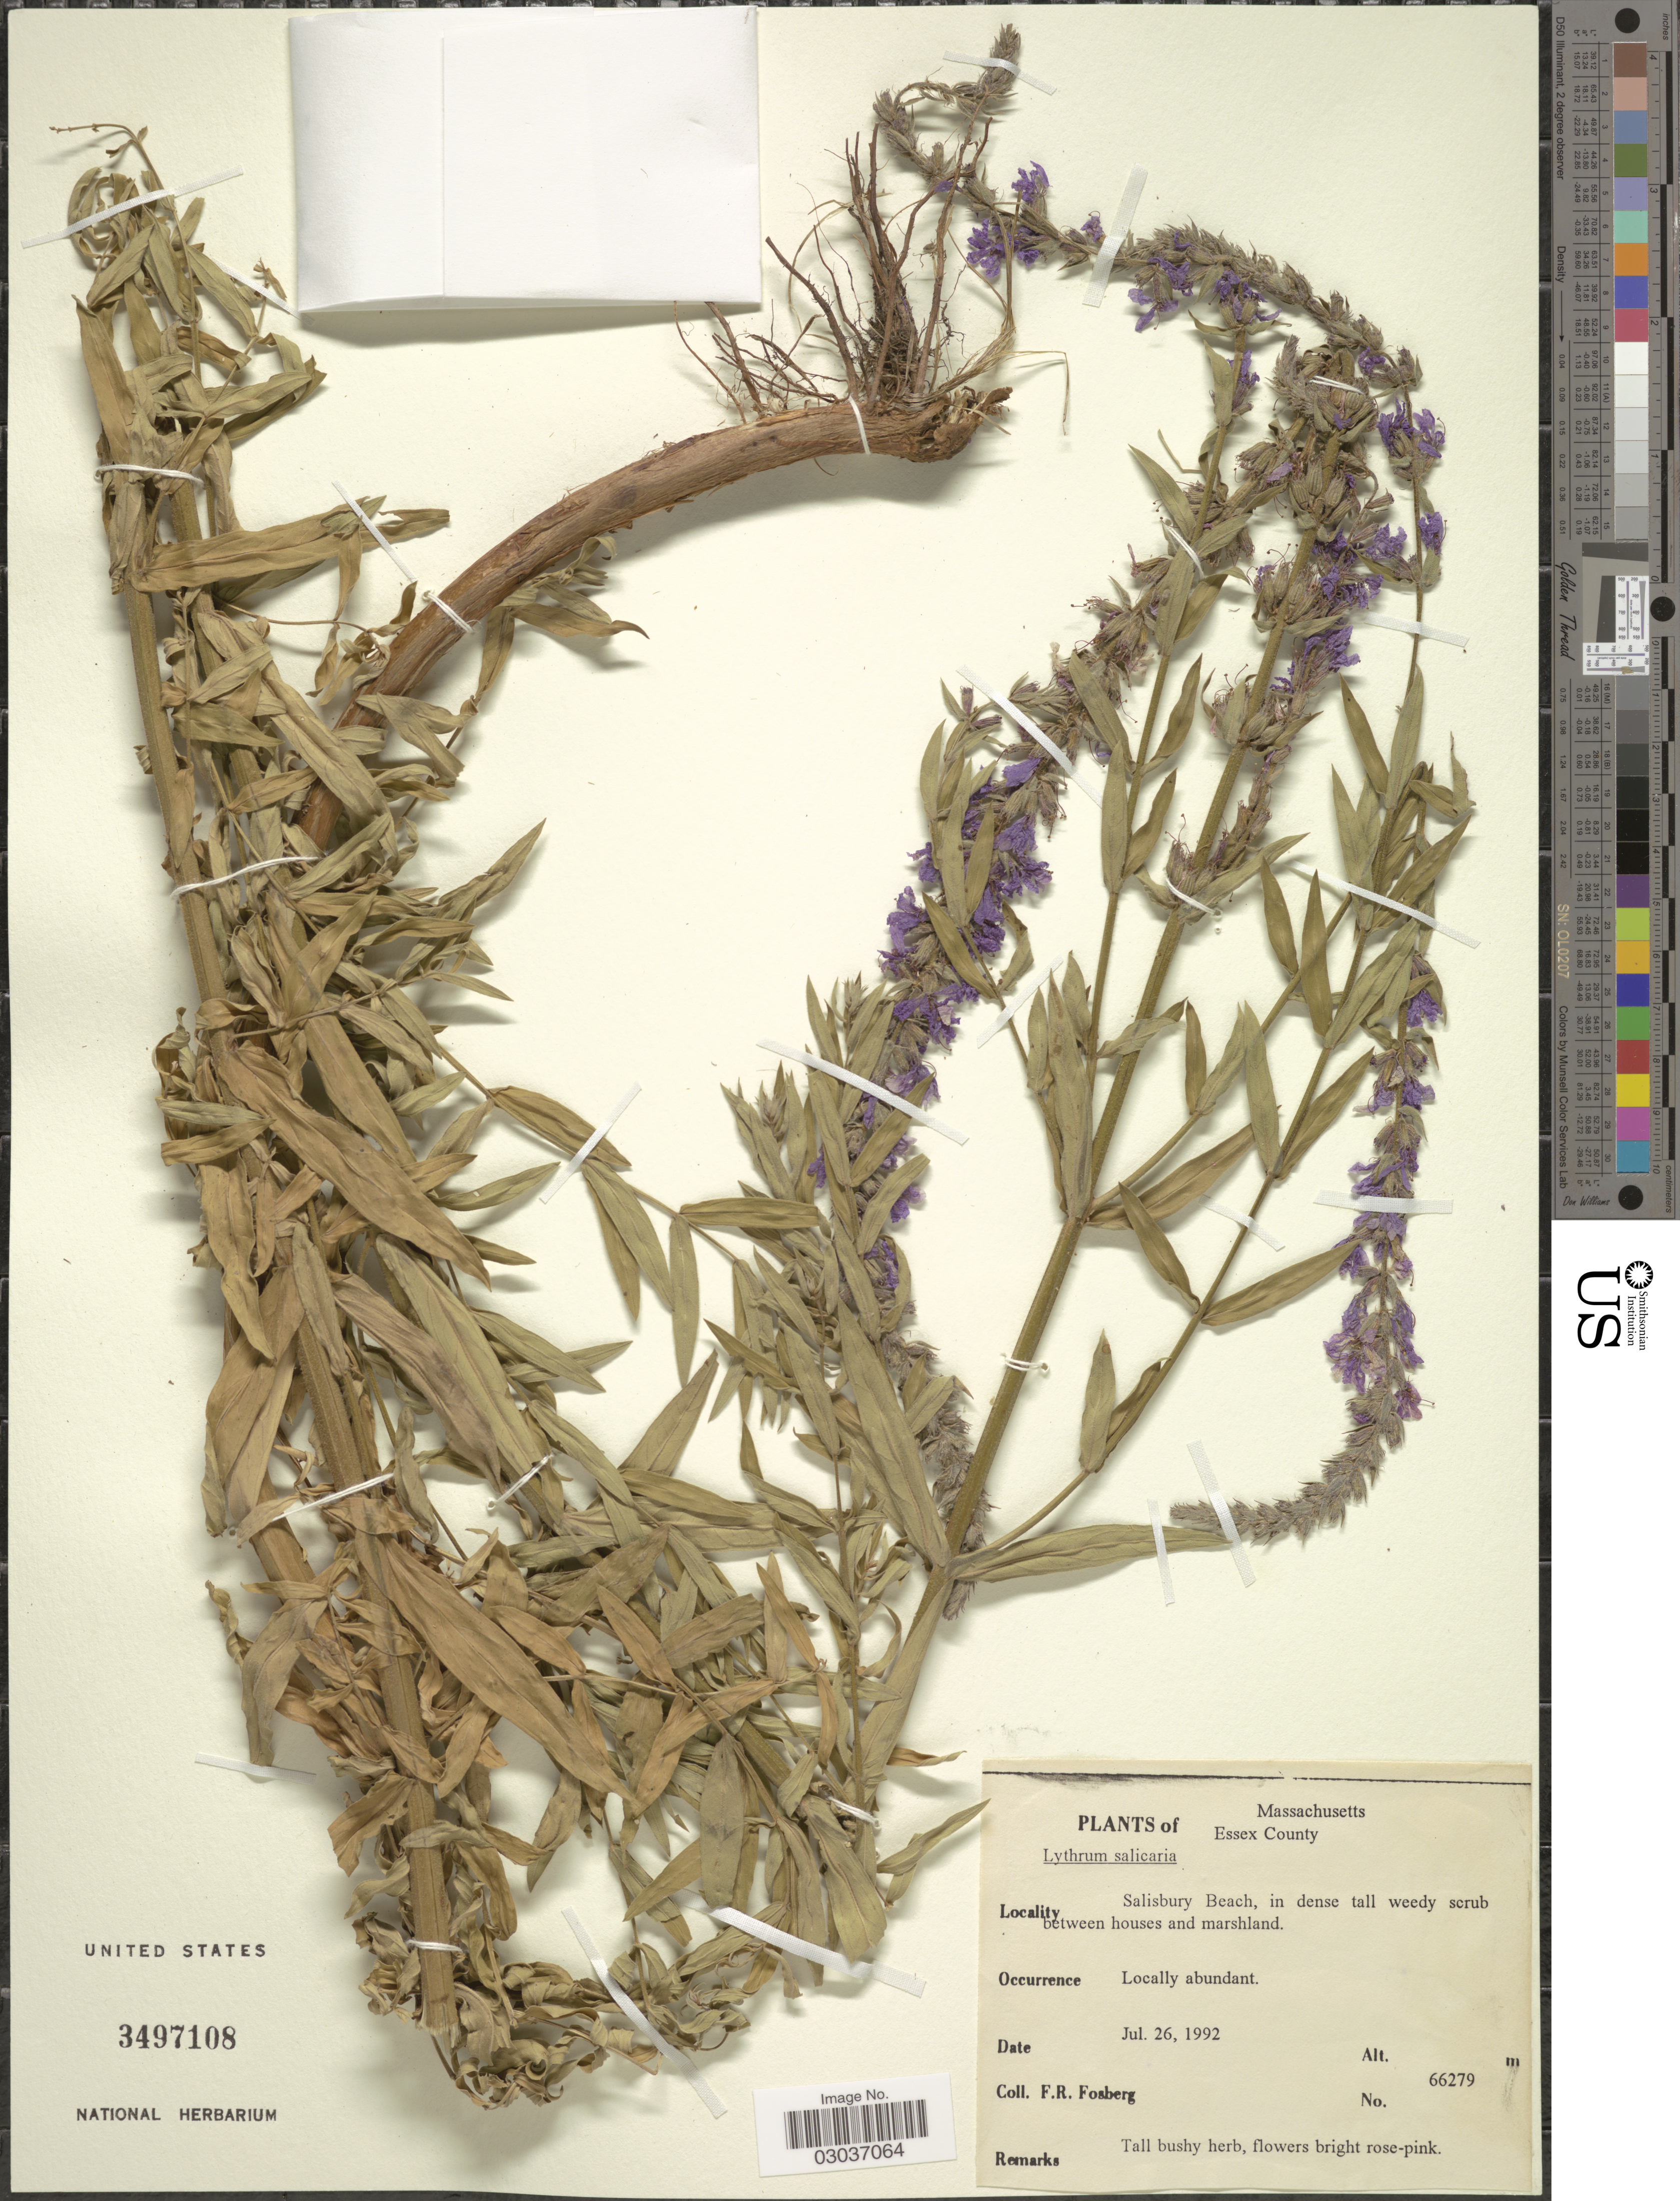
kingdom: Plantae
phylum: Tracheophyta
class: Magnoliopsida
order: Myrtales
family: Lythraceae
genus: Lythrum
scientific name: Lythrum salicaria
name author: L.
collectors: F. R. Fosberg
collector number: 66279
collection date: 1992-07-26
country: United States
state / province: Massachusetts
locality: Essex County, Salisbury Beach, in dense tall weedy scrub between houses and marshland.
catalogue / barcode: US 3497108